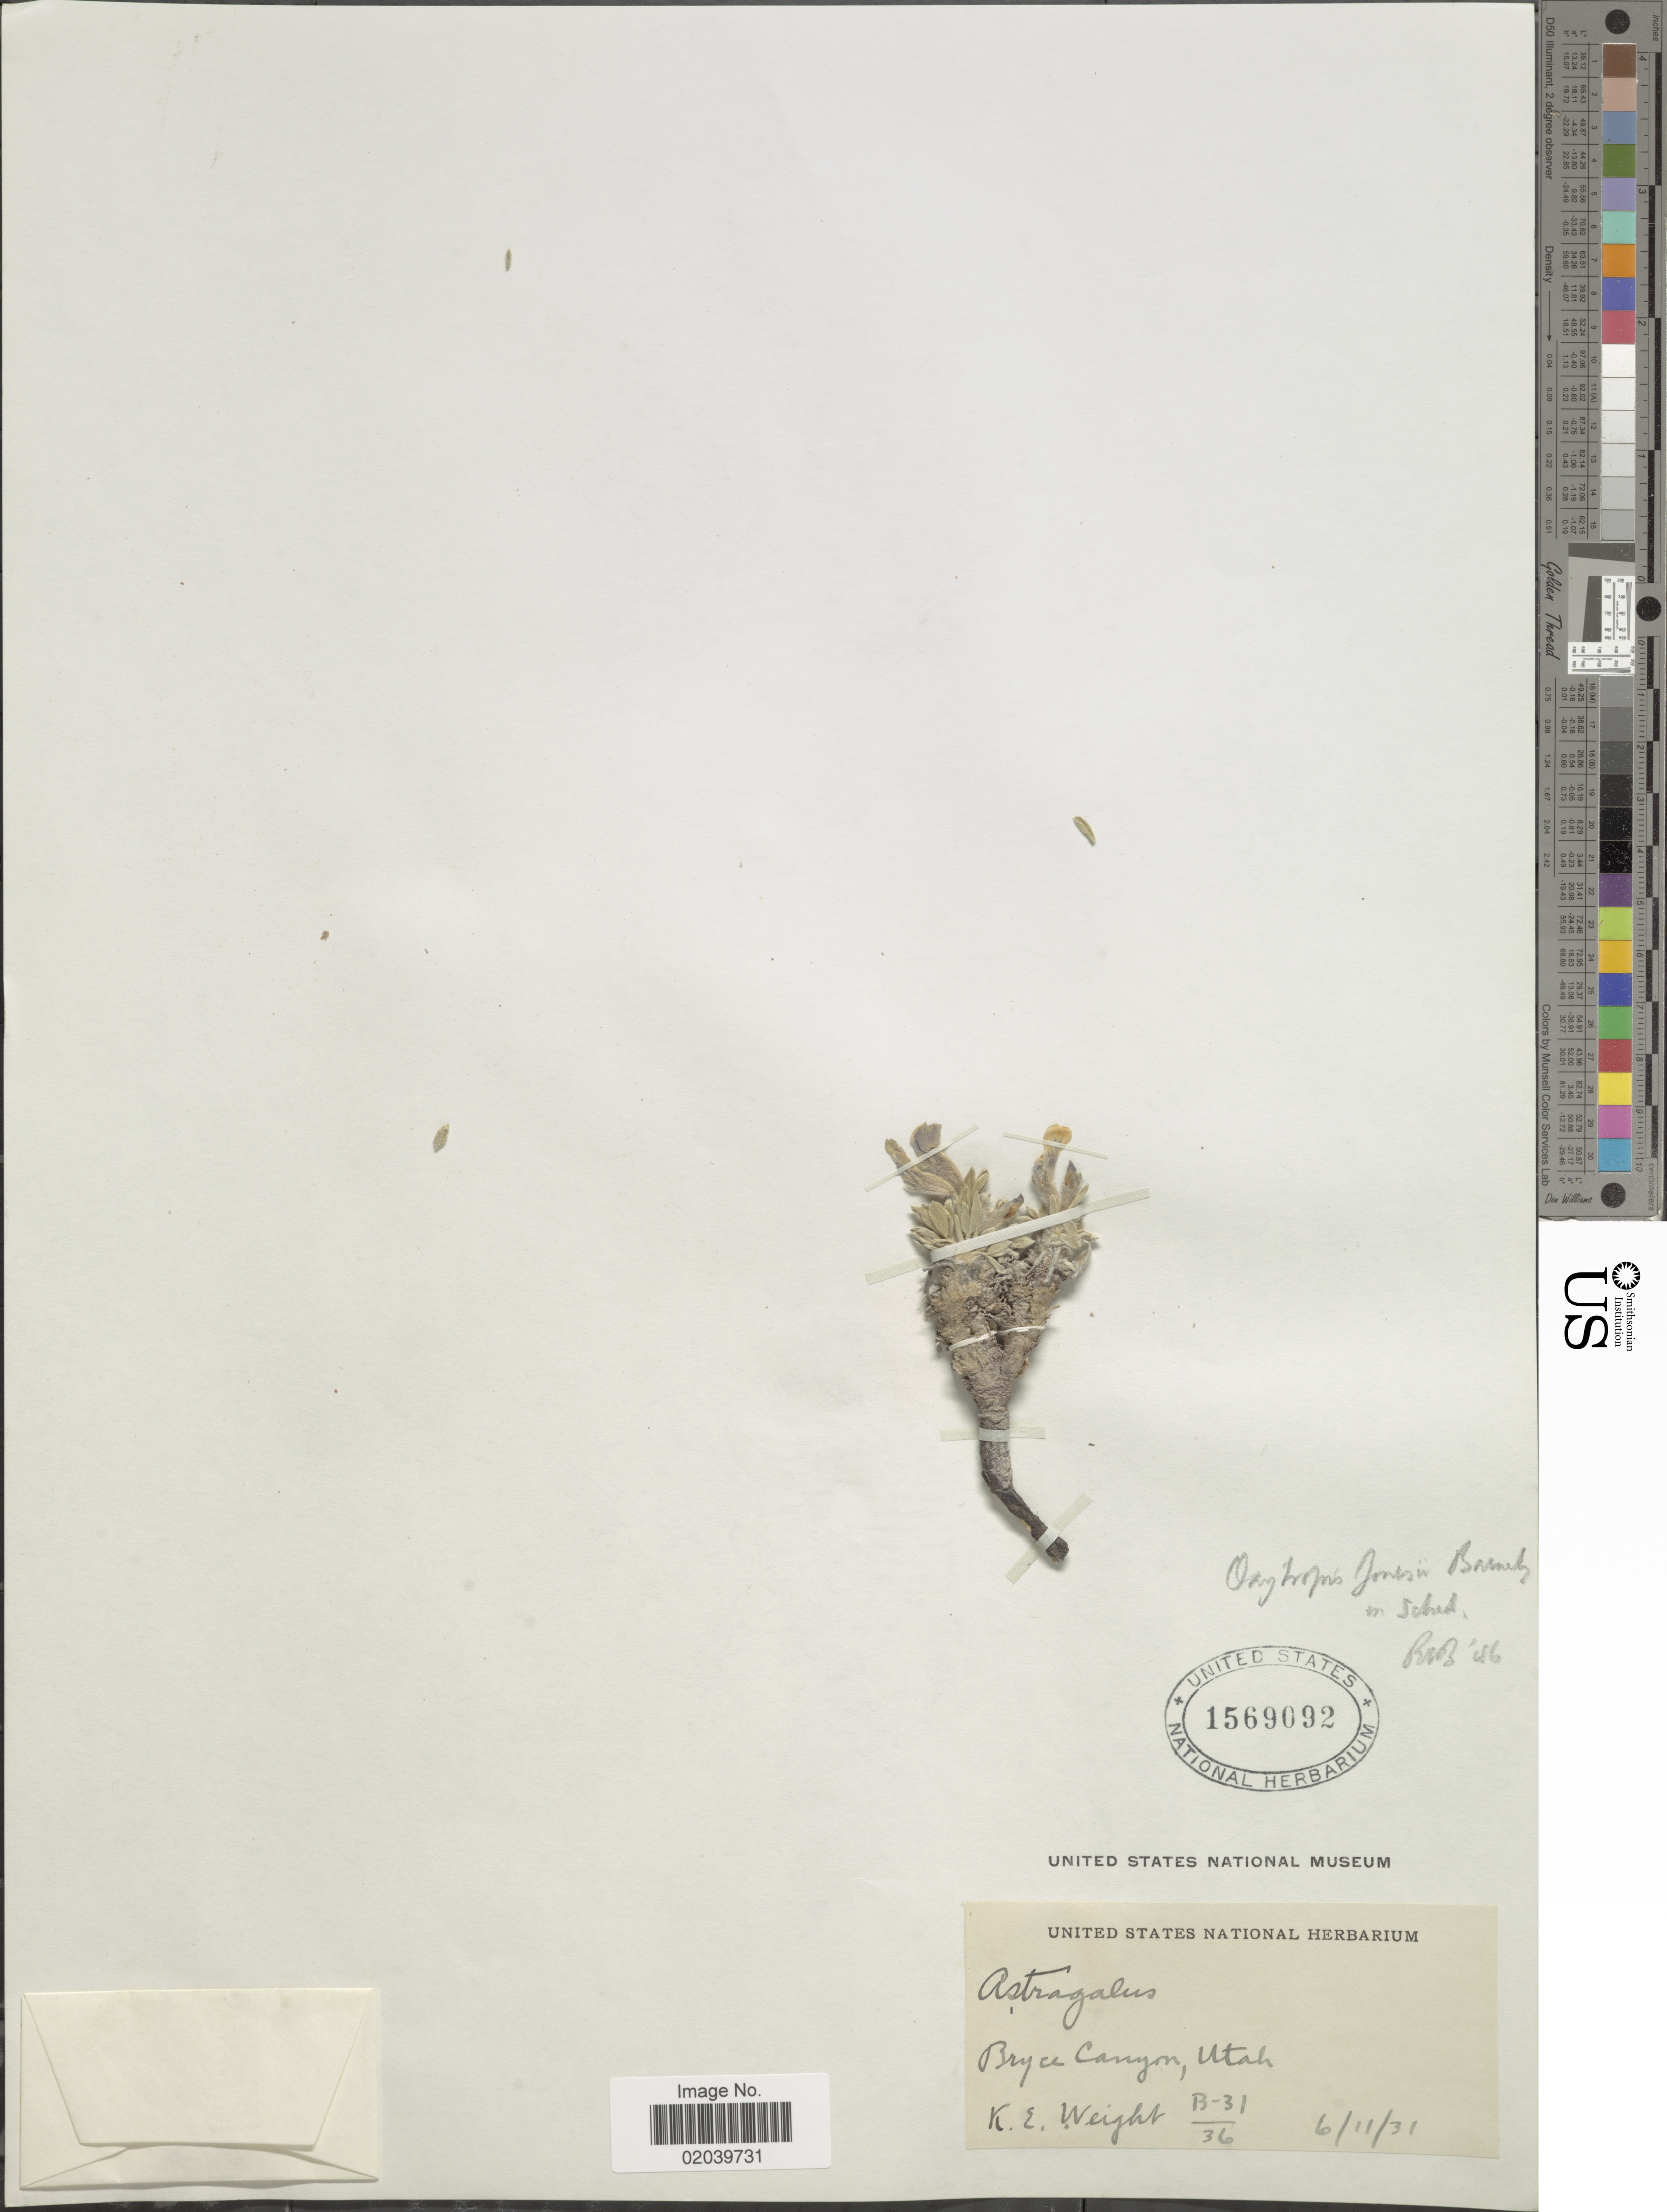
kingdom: Plantae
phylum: Tracheophyta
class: Magnoliopsida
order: Fabales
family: Fabaceae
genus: Oxytropis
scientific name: Oxytropis jonesii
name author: Barneby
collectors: K. Weight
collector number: B-31/36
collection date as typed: Transcribed d/m/y: 11/6/31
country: United States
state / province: Utah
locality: Bryce Canyon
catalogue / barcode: US 1569092